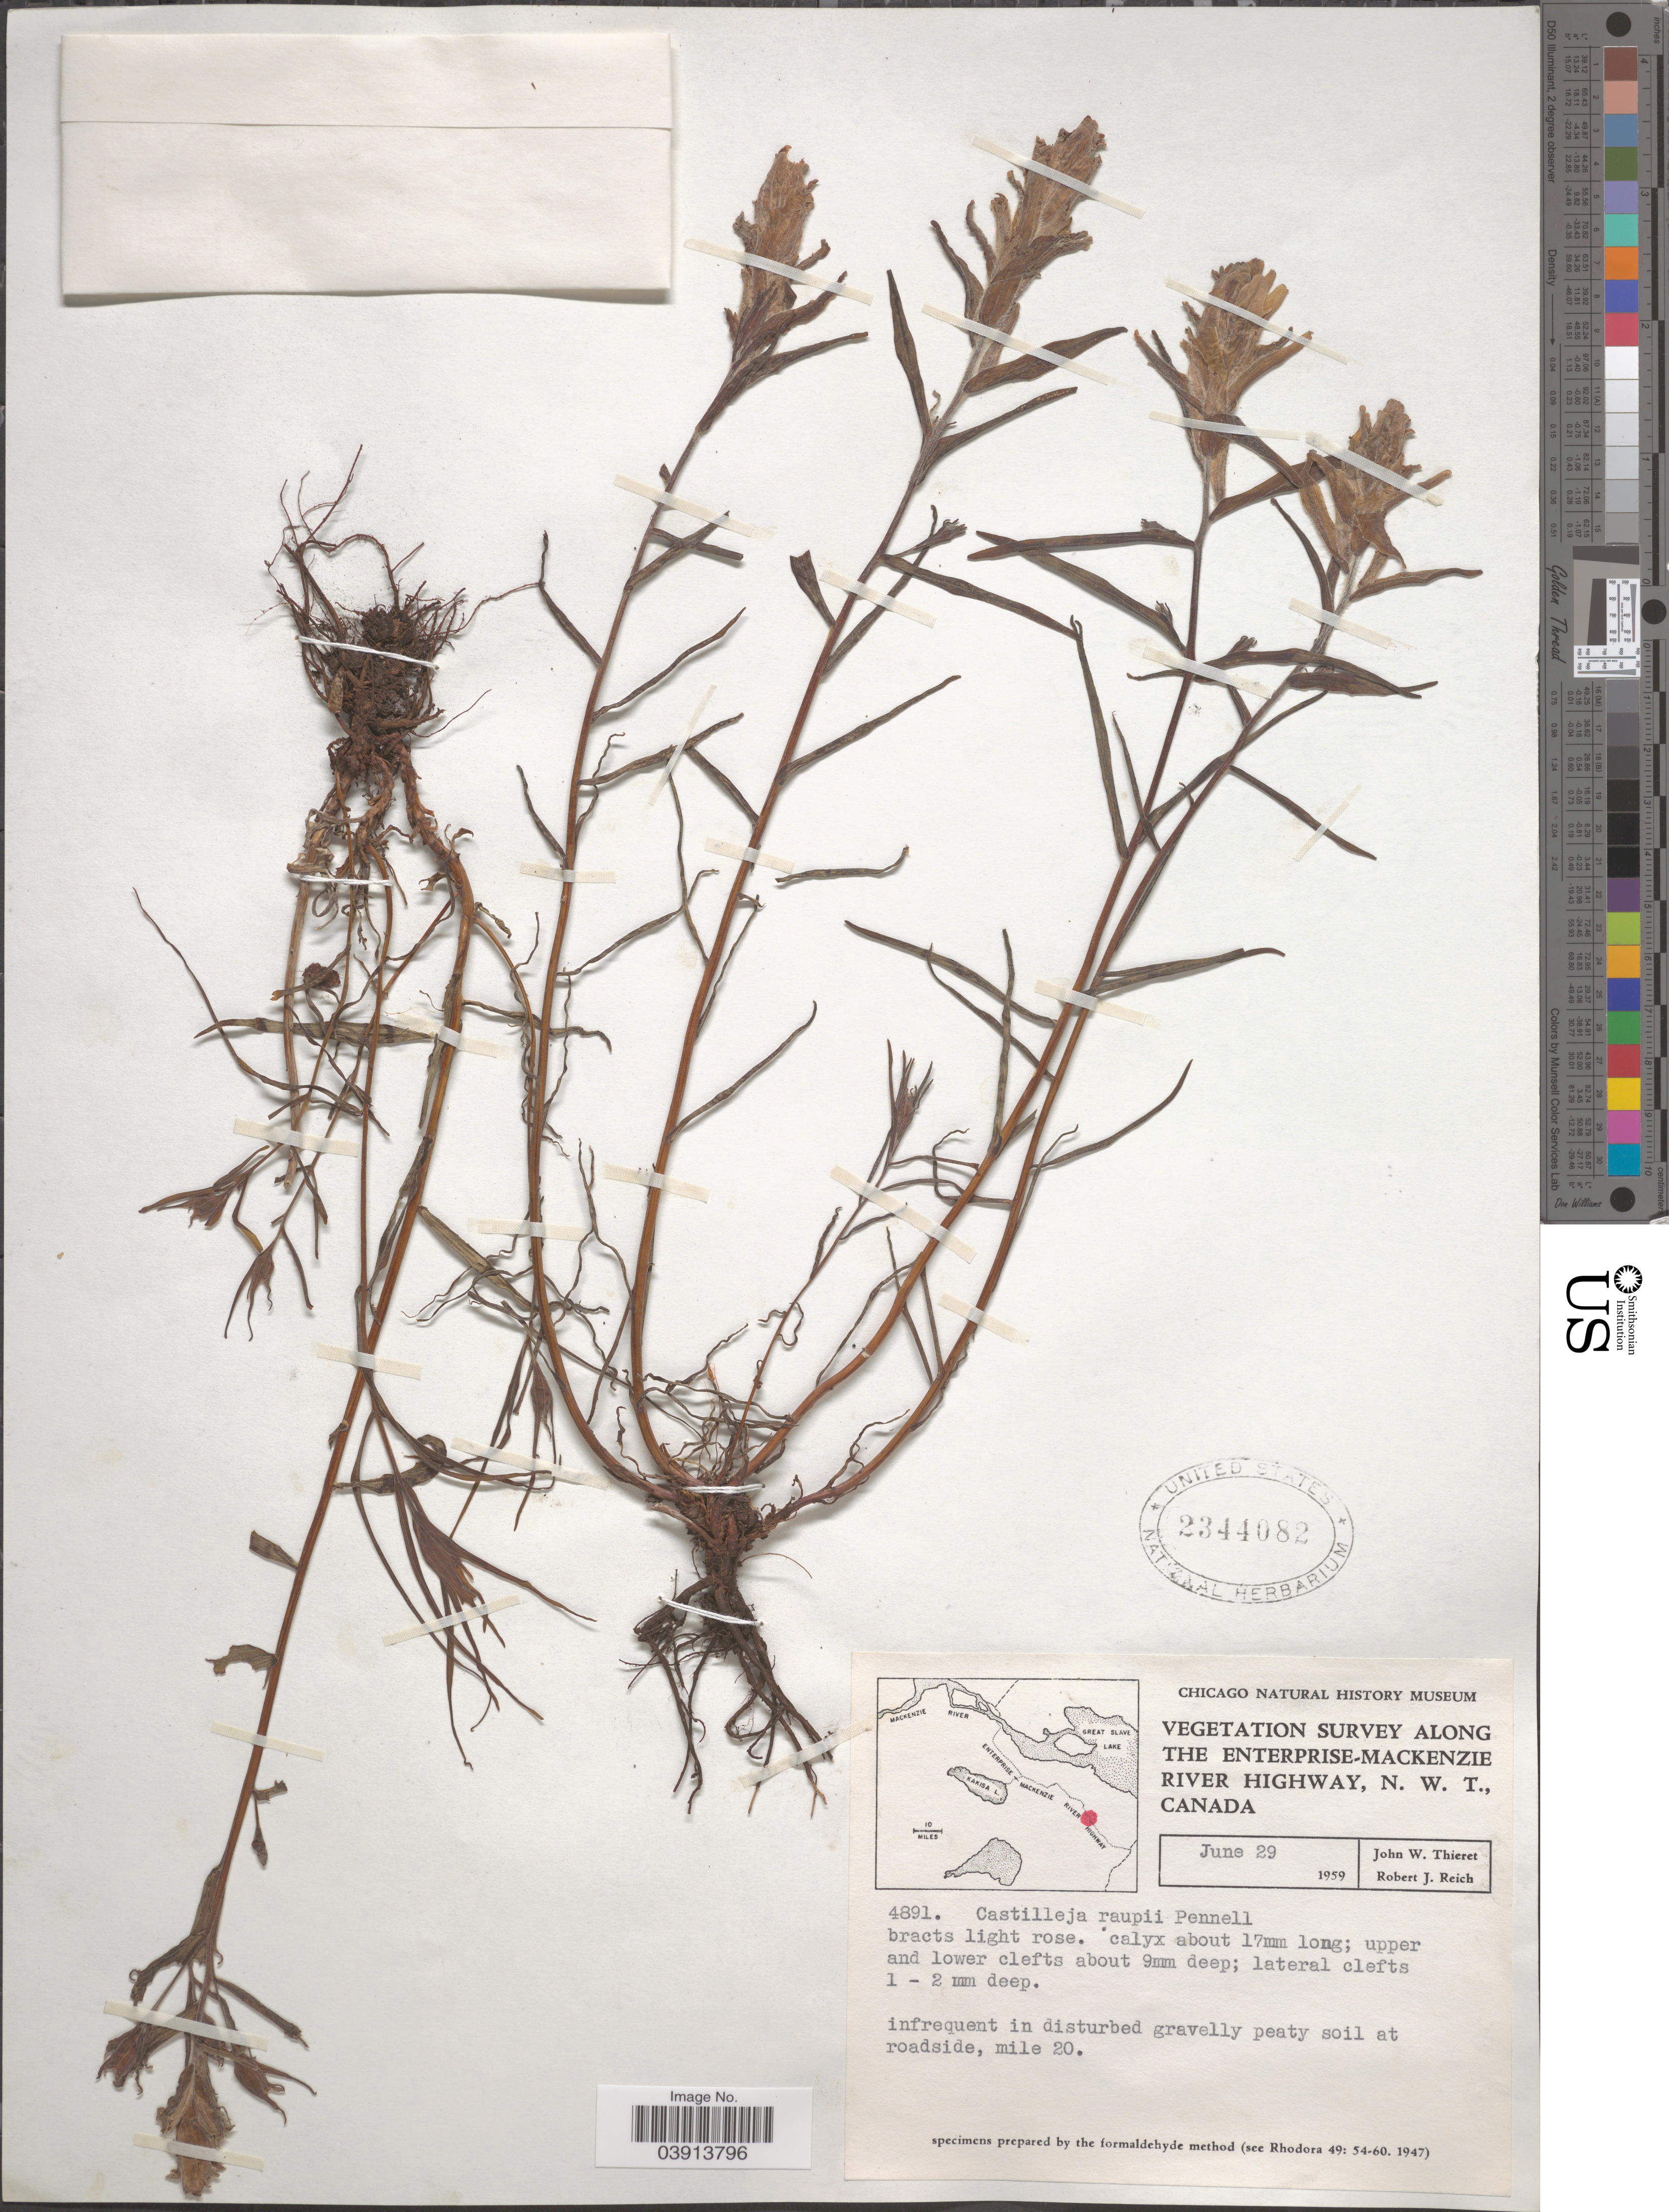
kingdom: Plantae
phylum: Tracheophyta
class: Magnoliopsida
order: Lamiales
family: Orobanchaceae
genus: Castilleja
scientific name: Castilleja raupii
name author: Pennell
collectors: J. W. Thieret & R. Reich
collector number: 4891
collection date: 1959-06-29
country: Canada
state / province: Northwest Territories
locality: Along The Enterprise - Mackenzie River Highway, mile 20.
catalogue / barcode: US 2344082